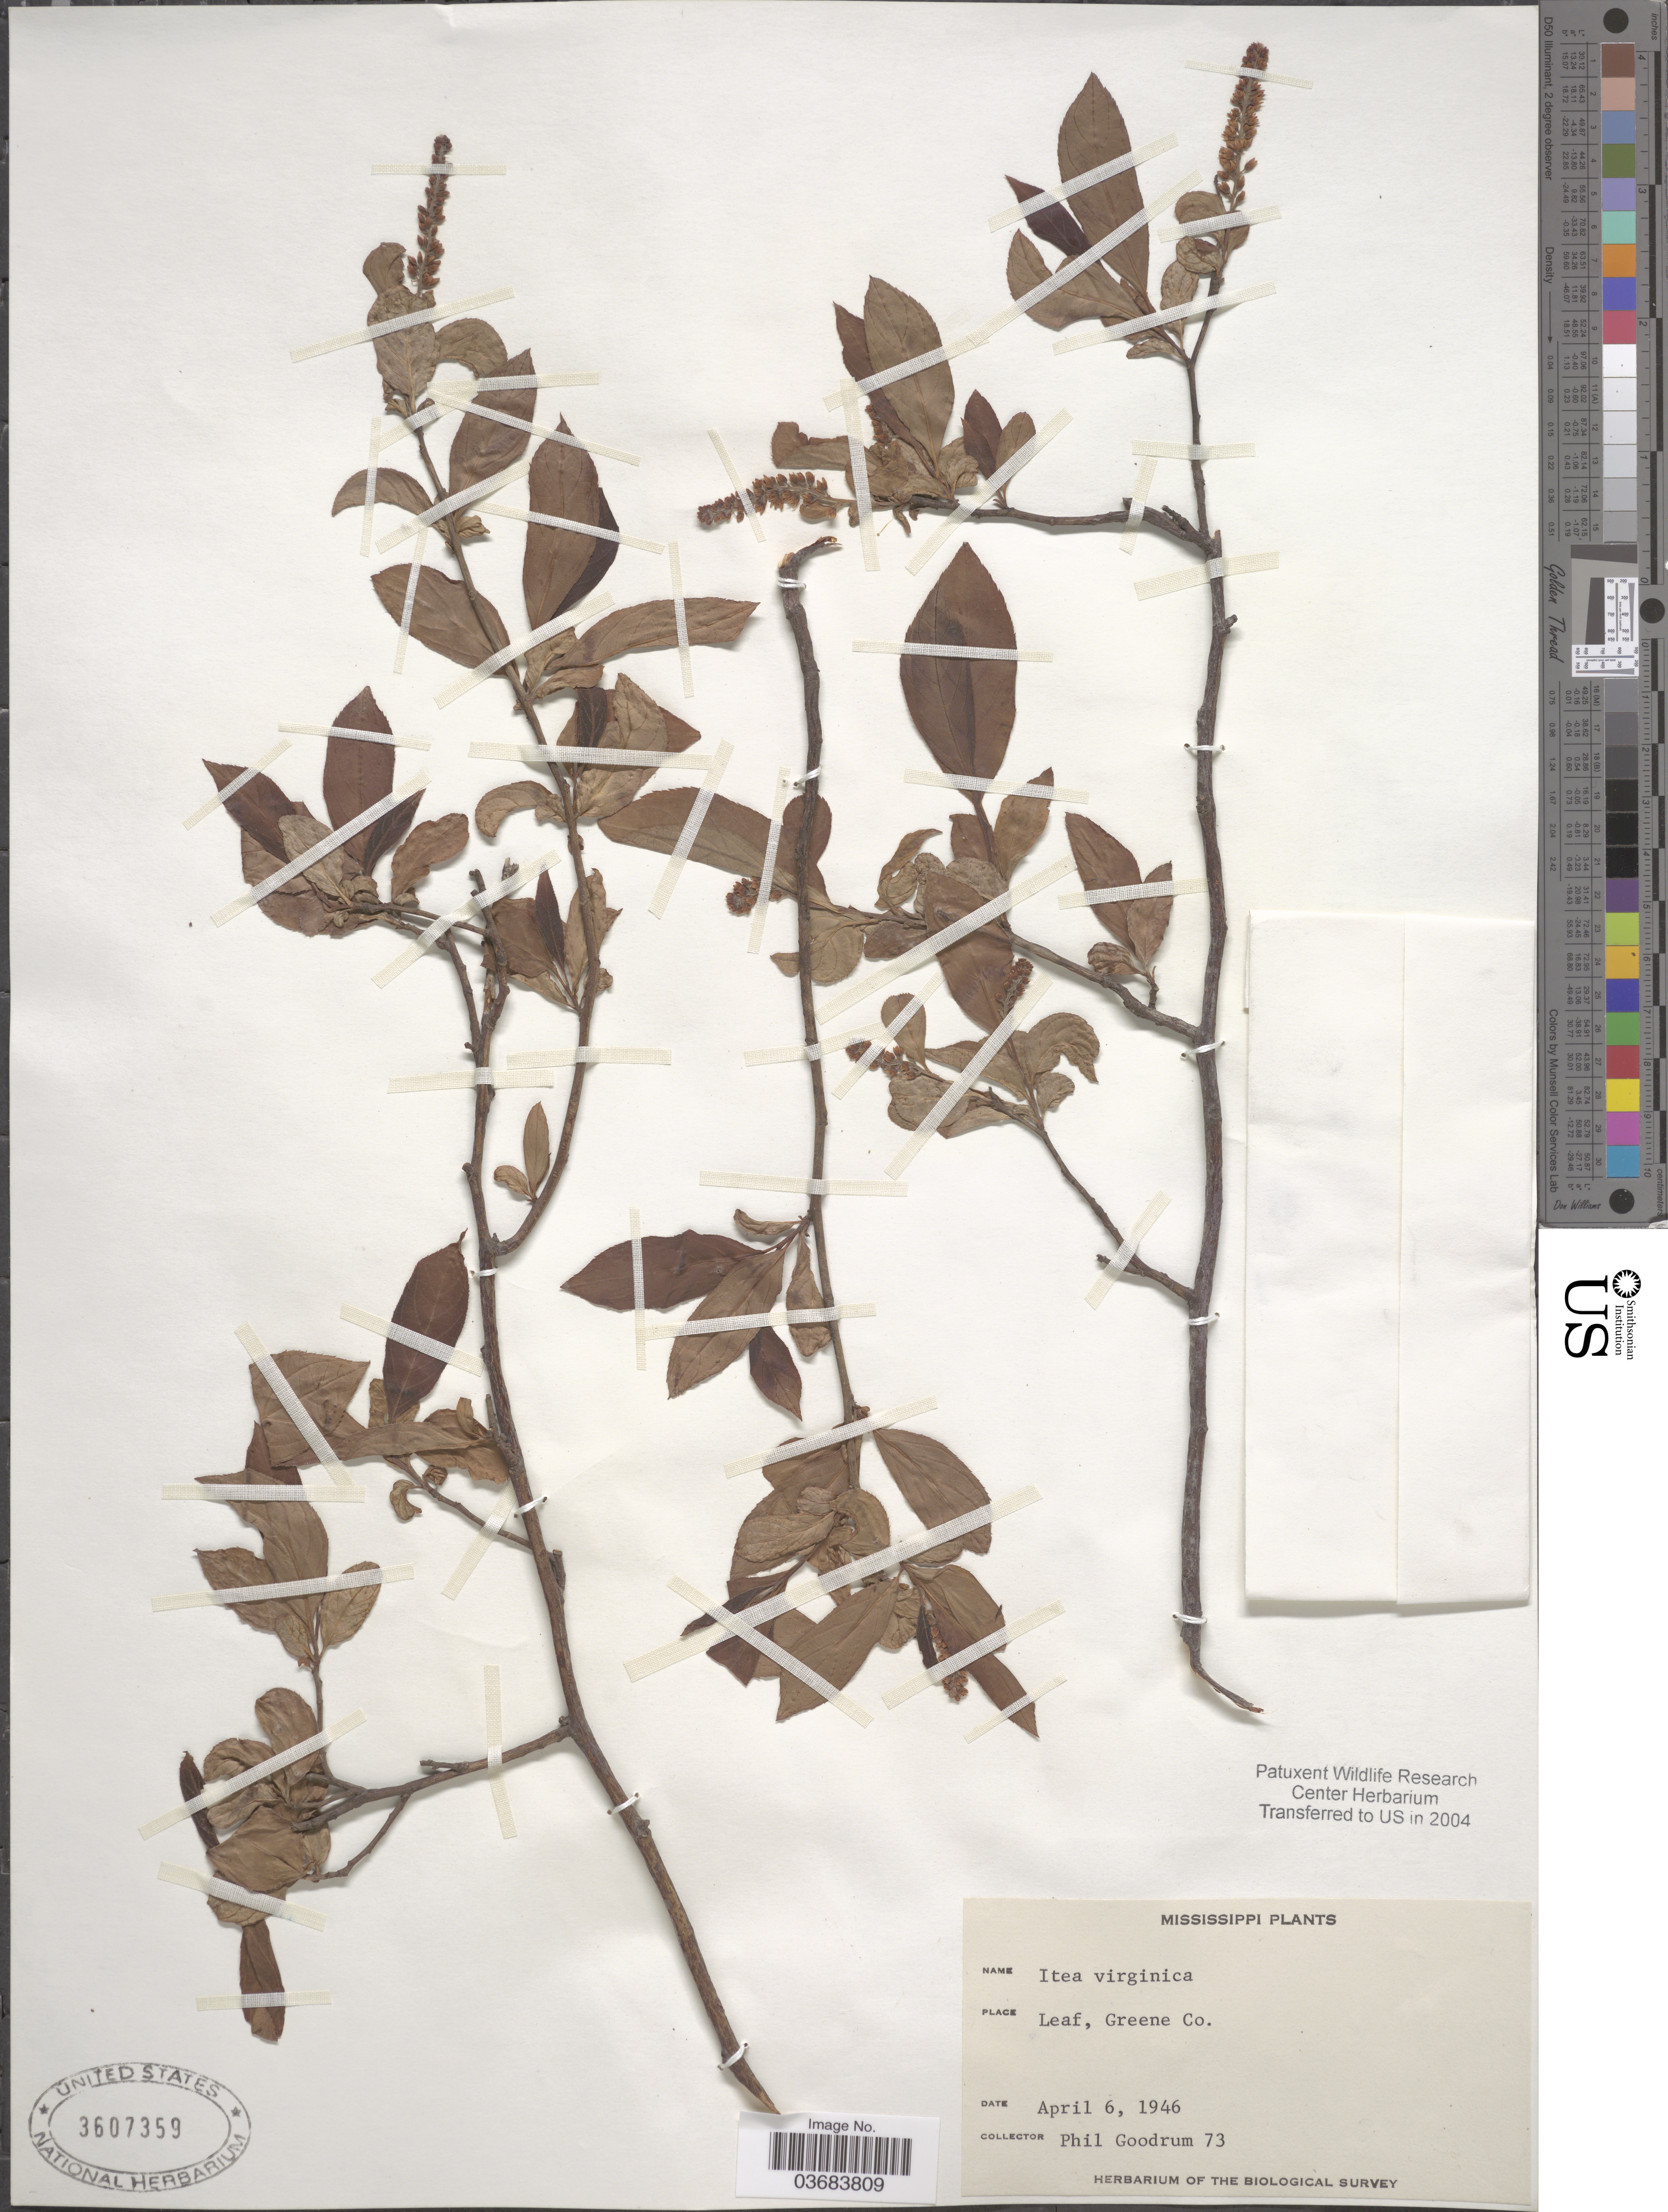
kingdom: Plantae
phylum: Tracheophyta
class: Magnoliopsida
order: Saxifragales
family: Iteaceae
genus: Itea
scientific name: Itea virginica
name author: L.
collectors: P. Goodrum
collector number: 73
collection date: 1946-04-06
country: United States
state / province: Mississippi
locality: Leaf, Greene Co. The Biological Survey.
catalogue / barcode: US 3607359